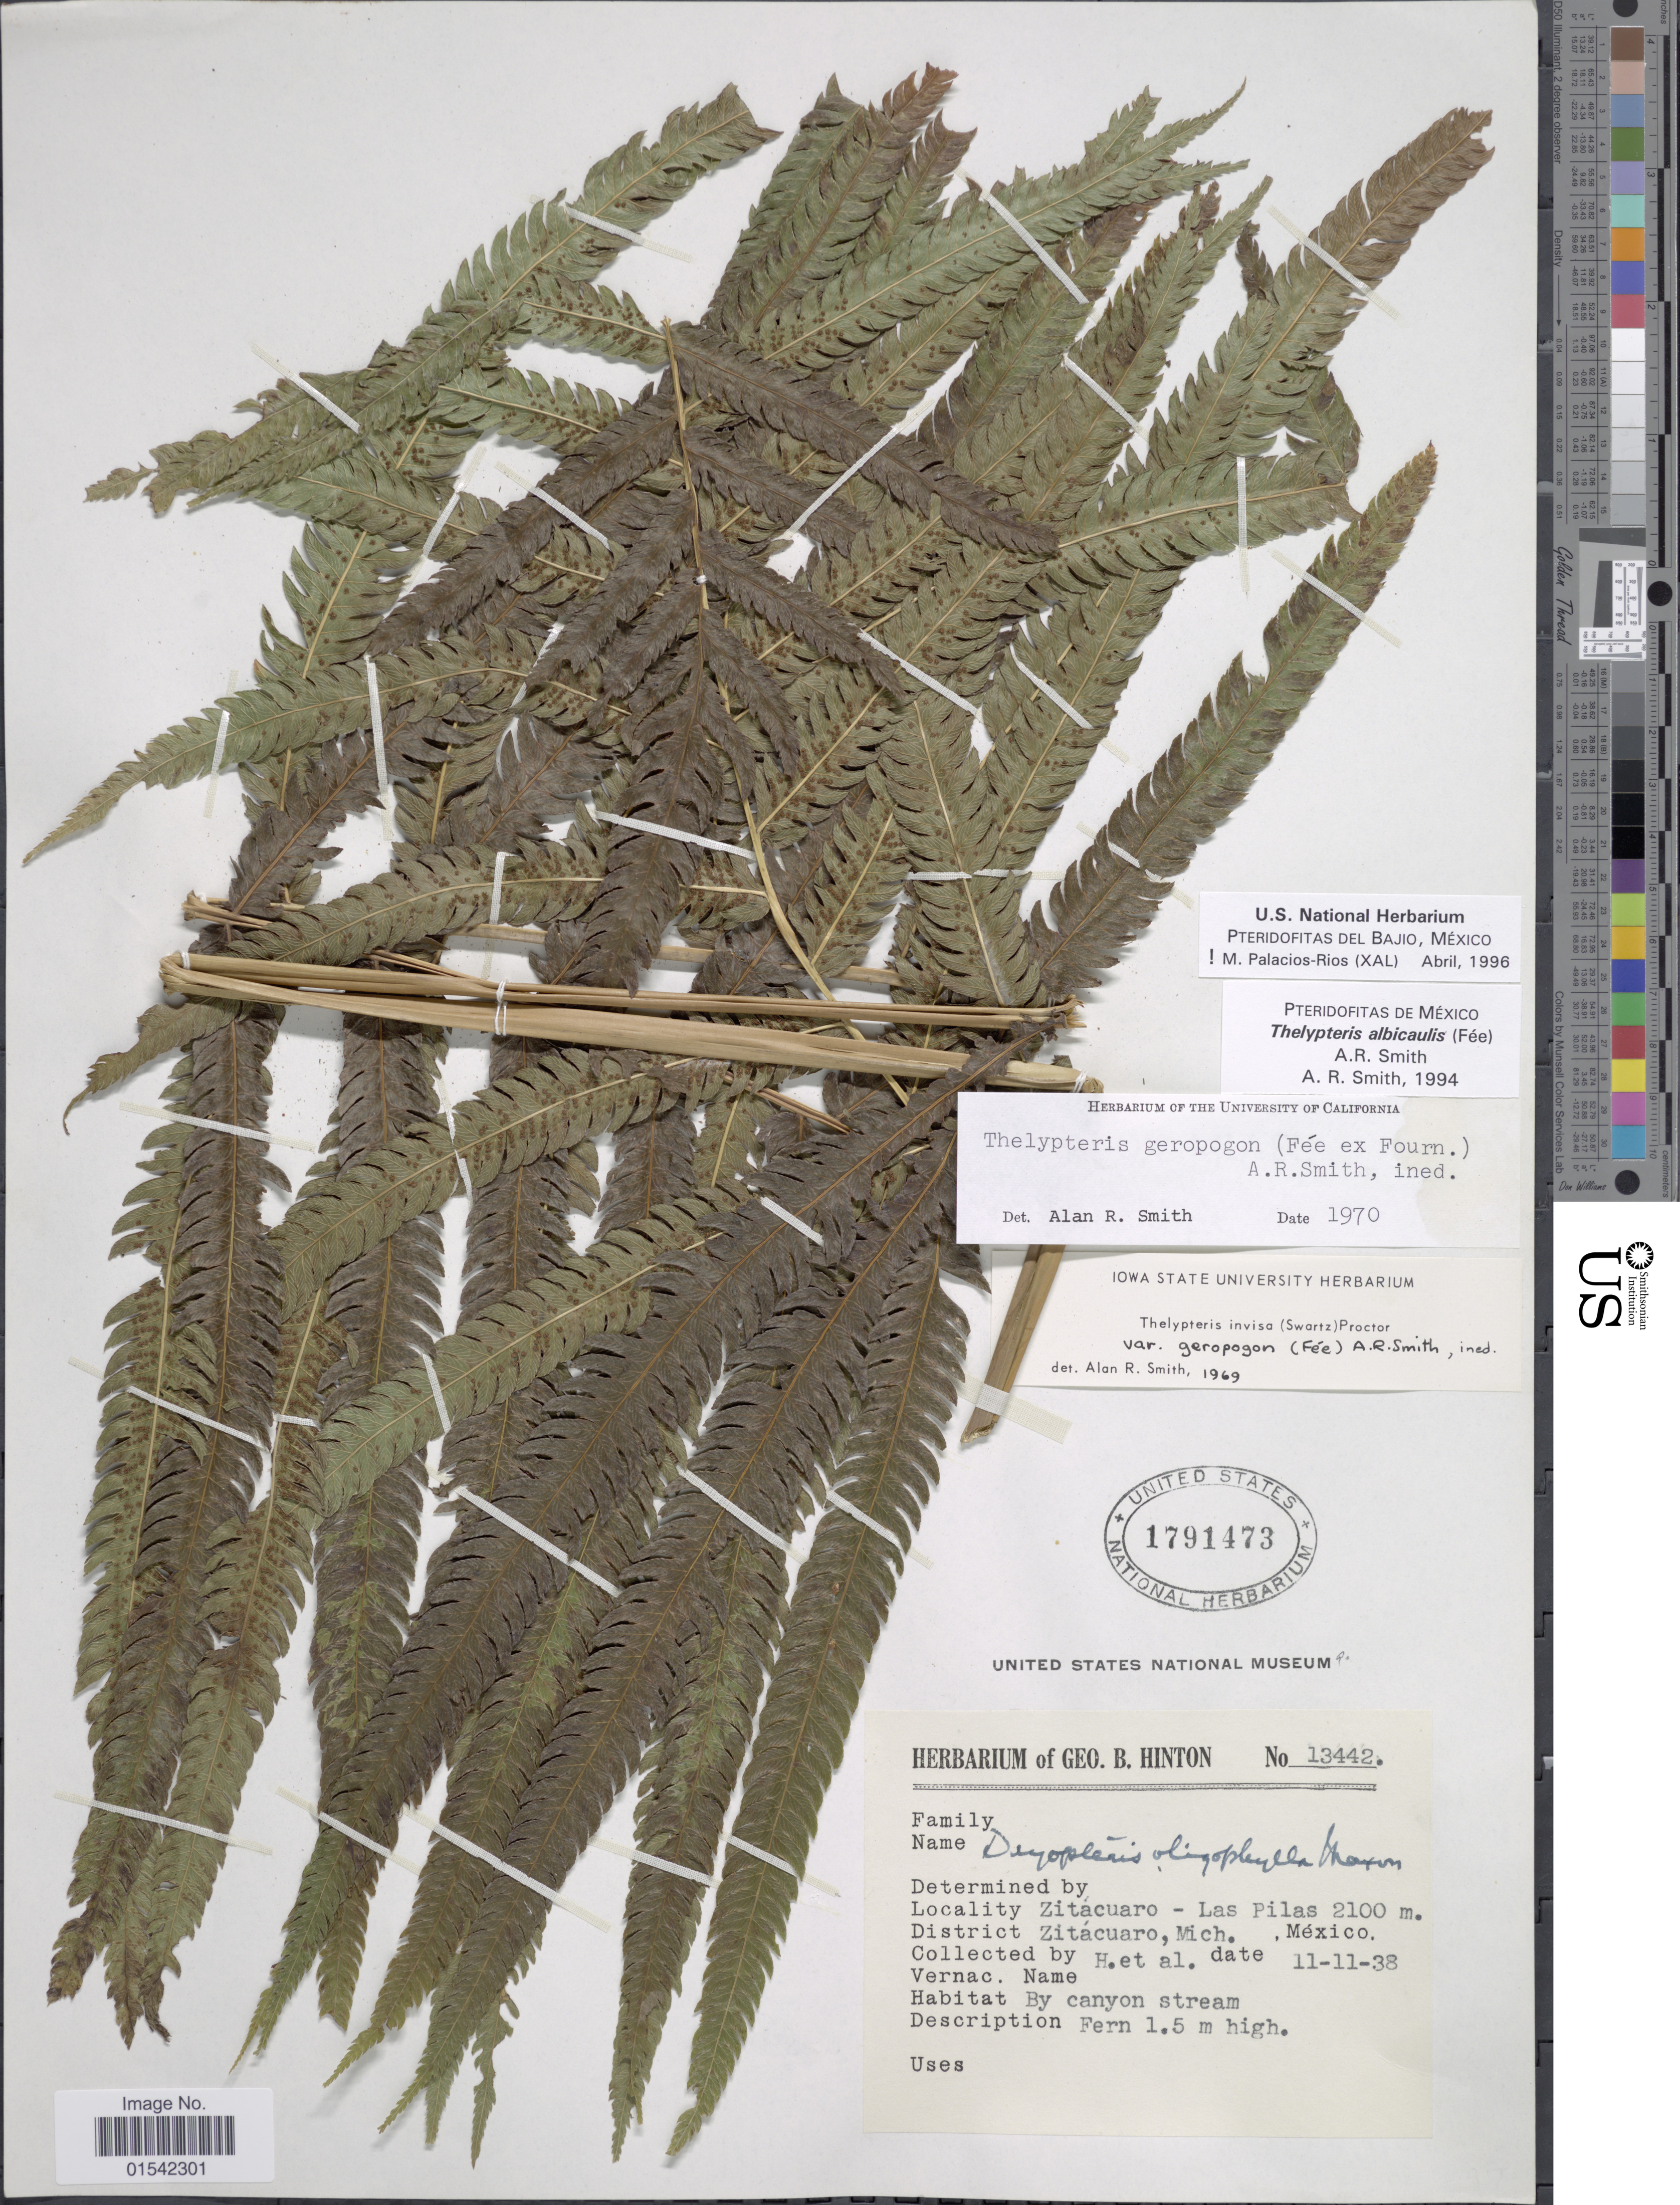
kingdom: Plantae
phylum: Tracheophyta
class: Polypodiopsida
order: Polypodiales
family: Thelypteridaceae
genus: Cyclosorus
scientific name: Cyclosorus albicaulis (Fée) comb. nov., ined 2015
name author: (Fée)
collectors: G. B. Hinton & et al.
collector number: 13442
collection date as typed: Transcribed d/m/y: 11/11/38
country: Mexico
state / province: Michoacán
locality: Zitacuaro - Las Pilas, District Zitácuaro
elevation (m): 2100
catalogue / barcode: US 1791473